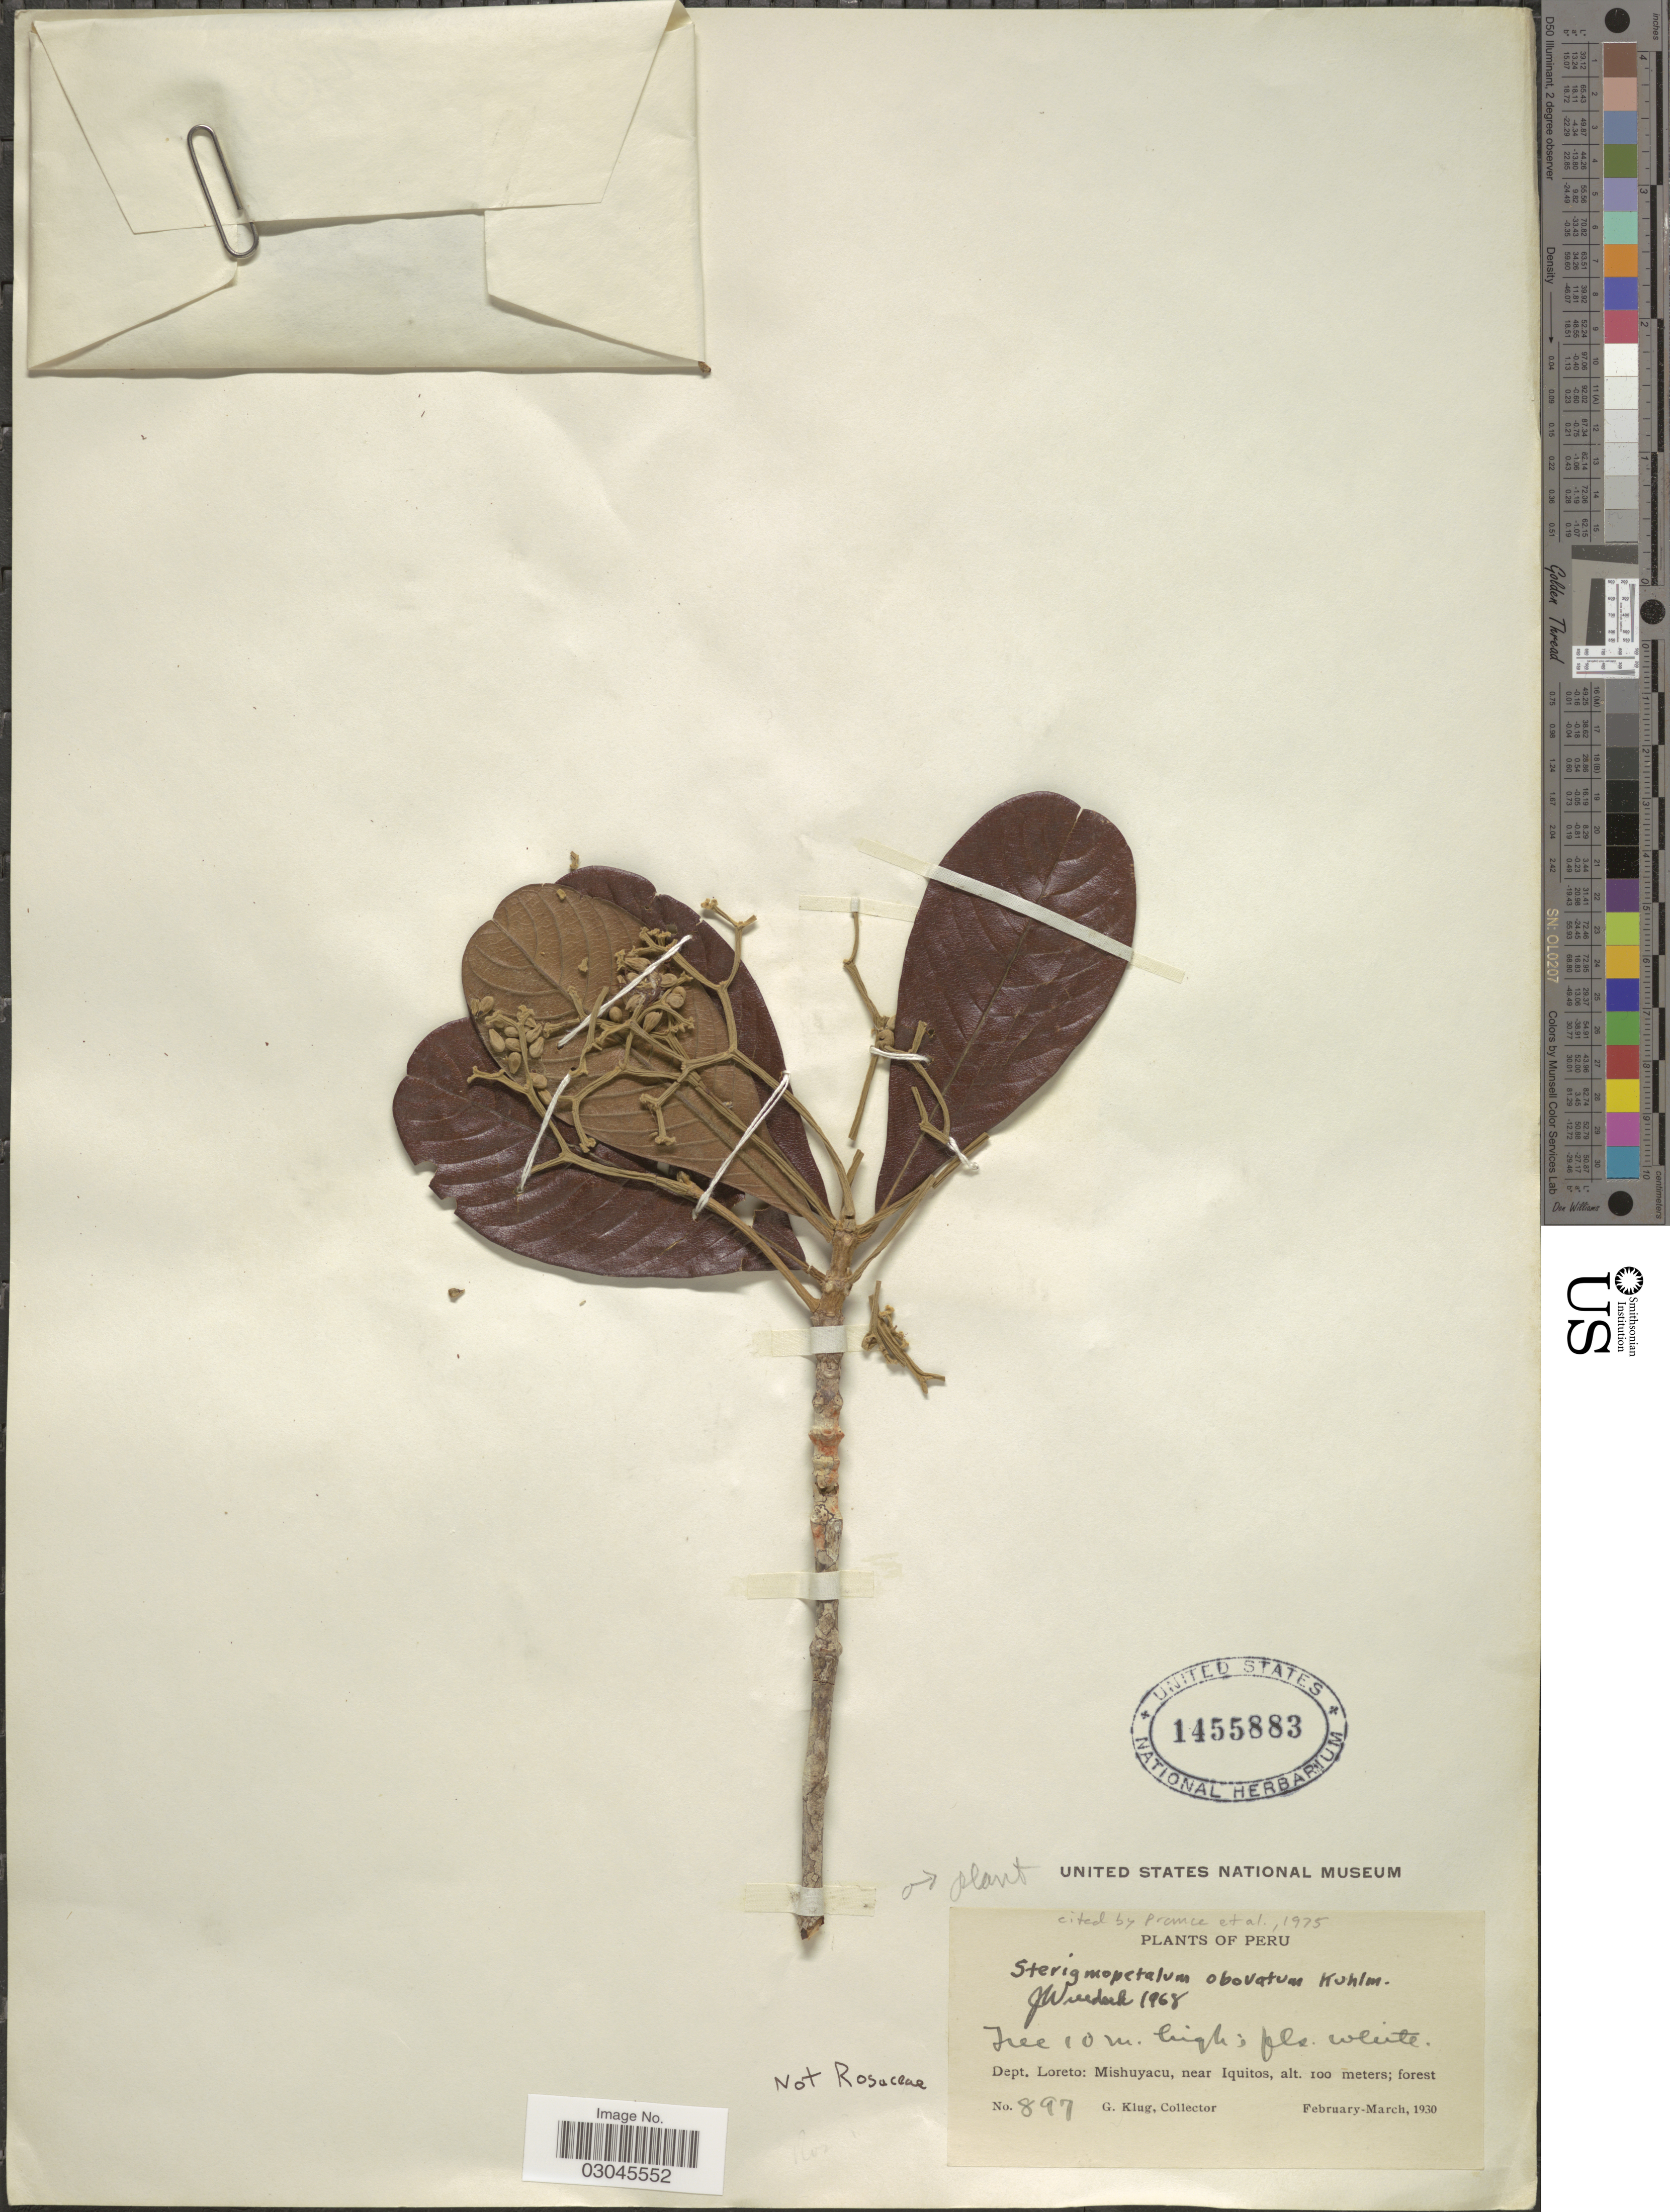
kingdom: Plantae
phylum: Tracheophyta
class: Magnoliopsida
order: Malpighiales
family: Rhizophoraceae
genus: Sterigmapetalum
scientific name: Sterigmapetalum obovatum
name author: Kuhlm.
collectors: G. Klug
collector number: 897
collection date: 1930-02/1930-03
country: Peru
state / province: Loreto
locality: Dept. Loreto: Mishuyacu, near Iquitos.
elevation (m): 100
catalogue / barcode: US 1455883